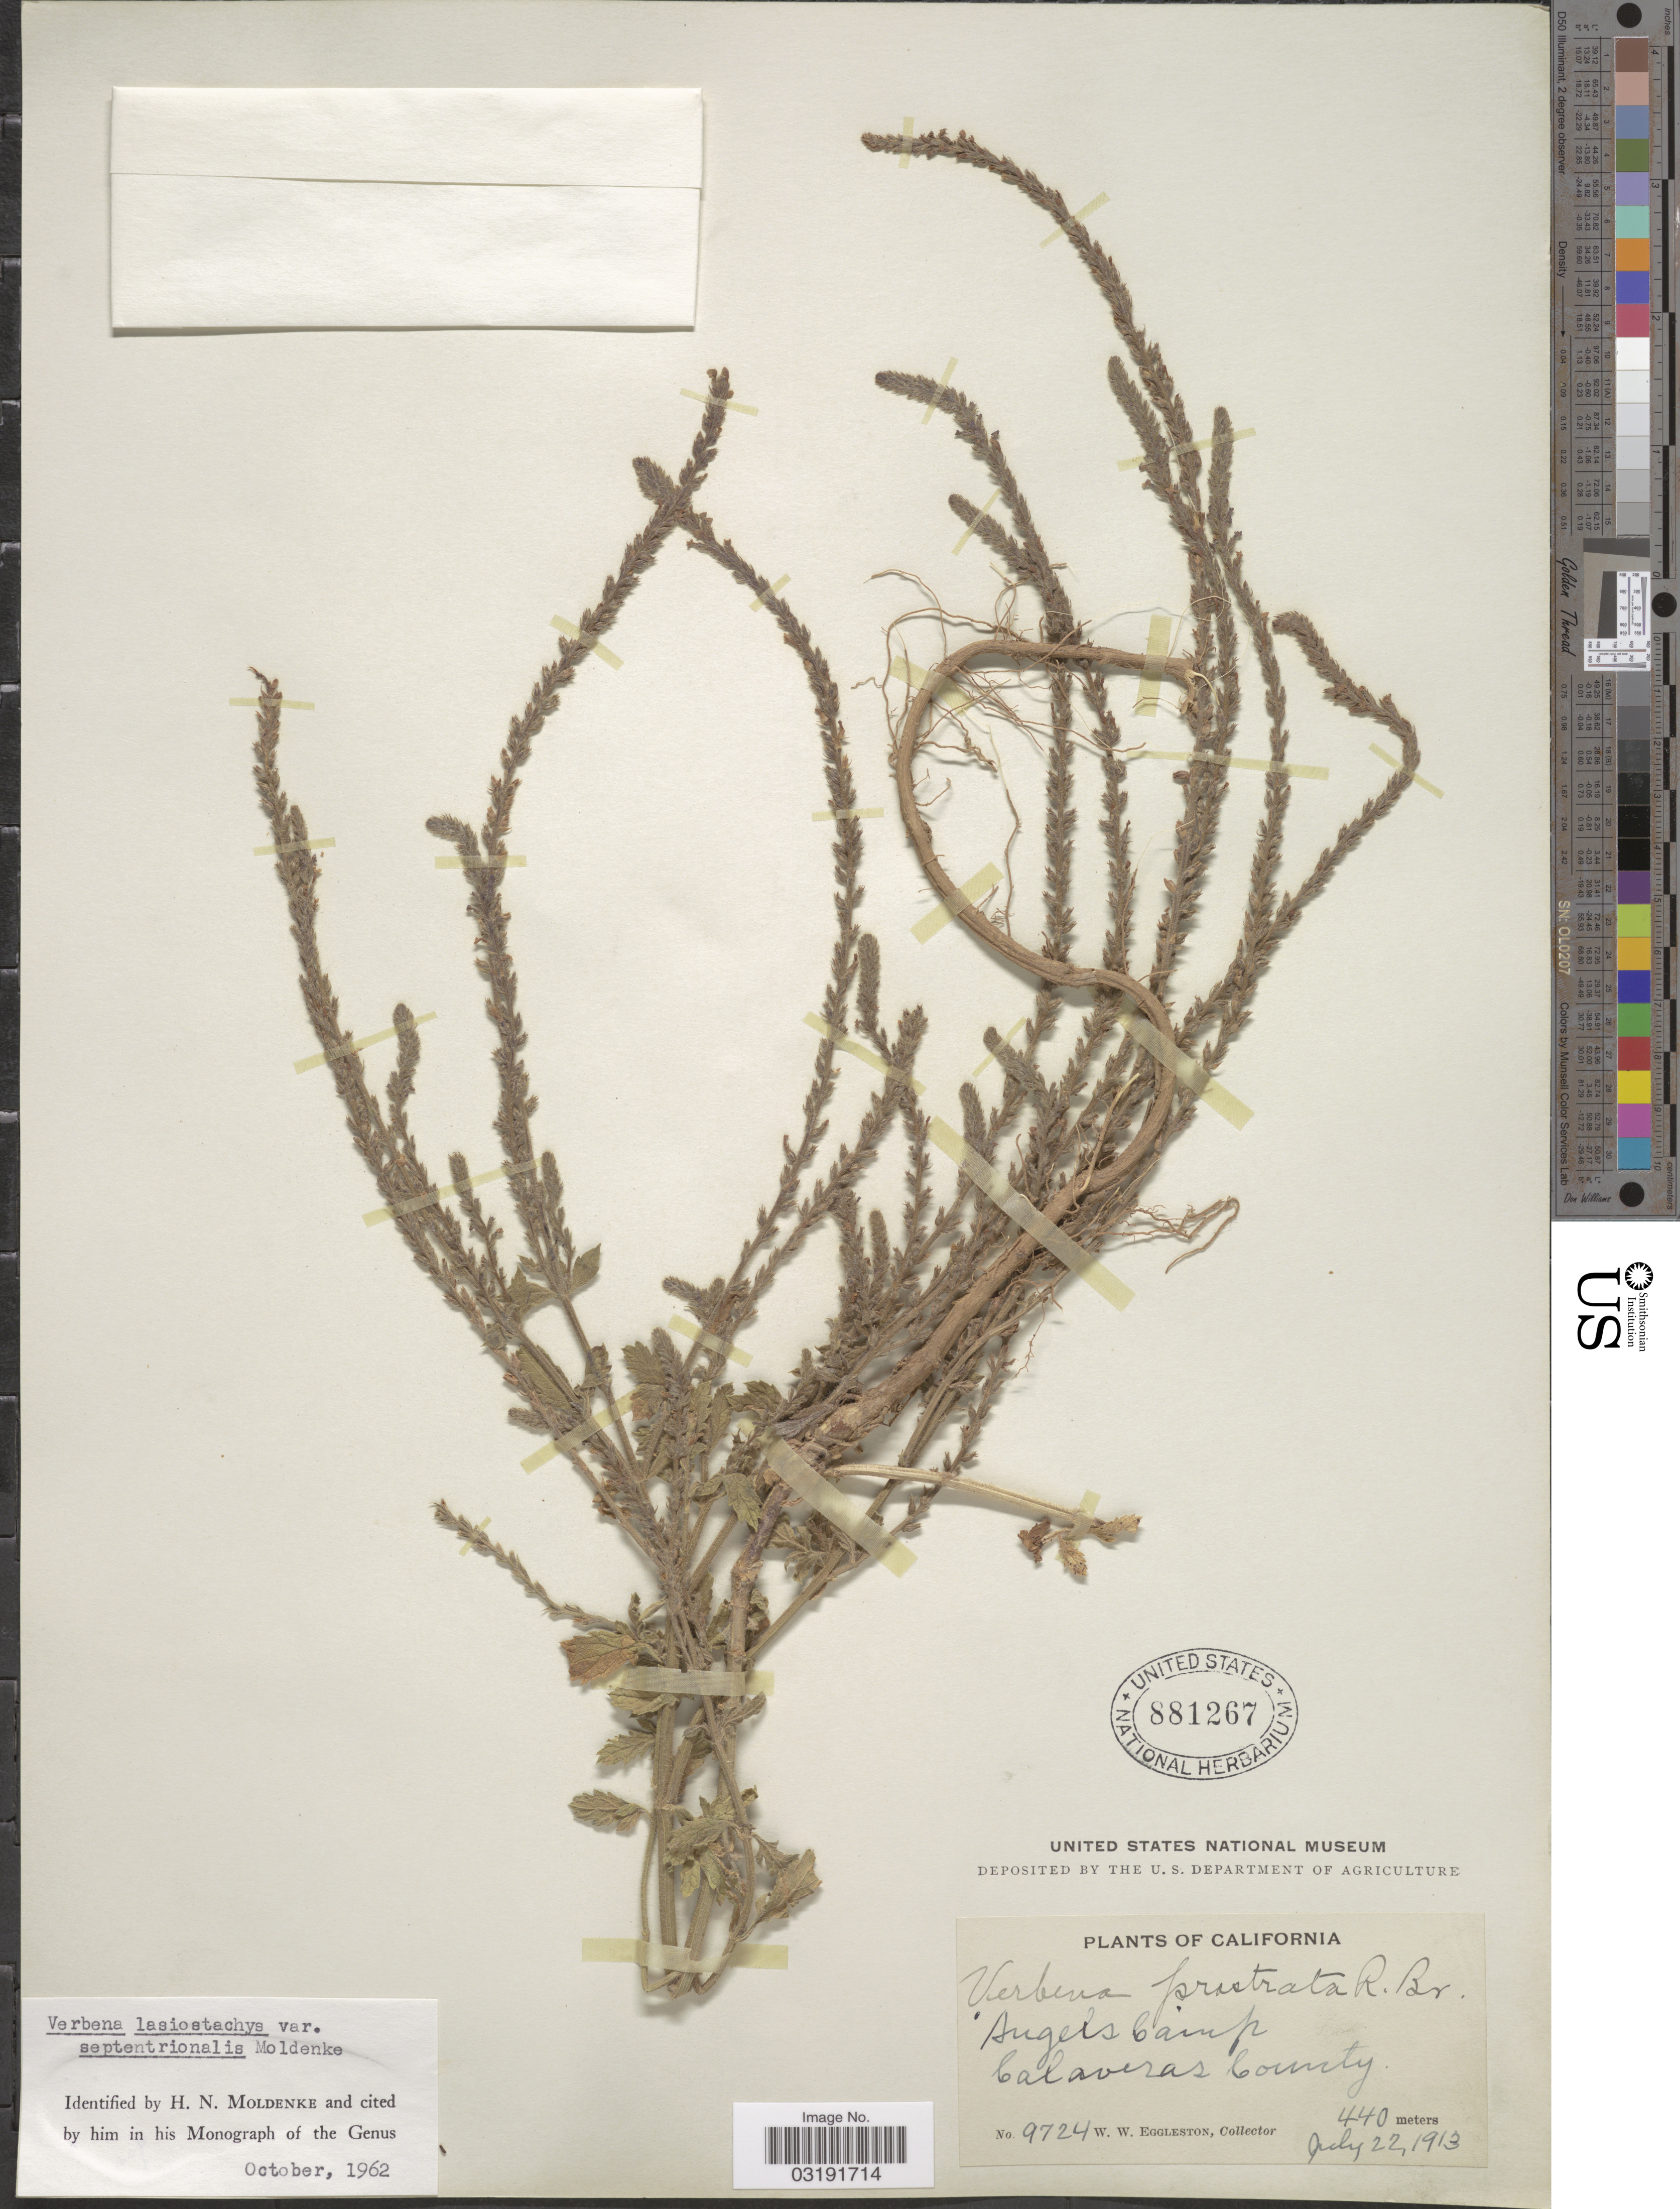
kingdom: Plantae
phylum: Tracheophyta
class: Magnoliopsida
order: Lamiales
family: Verbenaceae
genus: Verbena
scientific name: Verbena lasiostachys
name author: Link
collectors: W. W. Eggleston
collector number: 9724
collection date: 1913-07-22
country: United States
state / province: California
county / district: Calaveras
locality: Angels Camp. Calaveras County.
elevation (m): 440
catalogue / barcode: US 881267